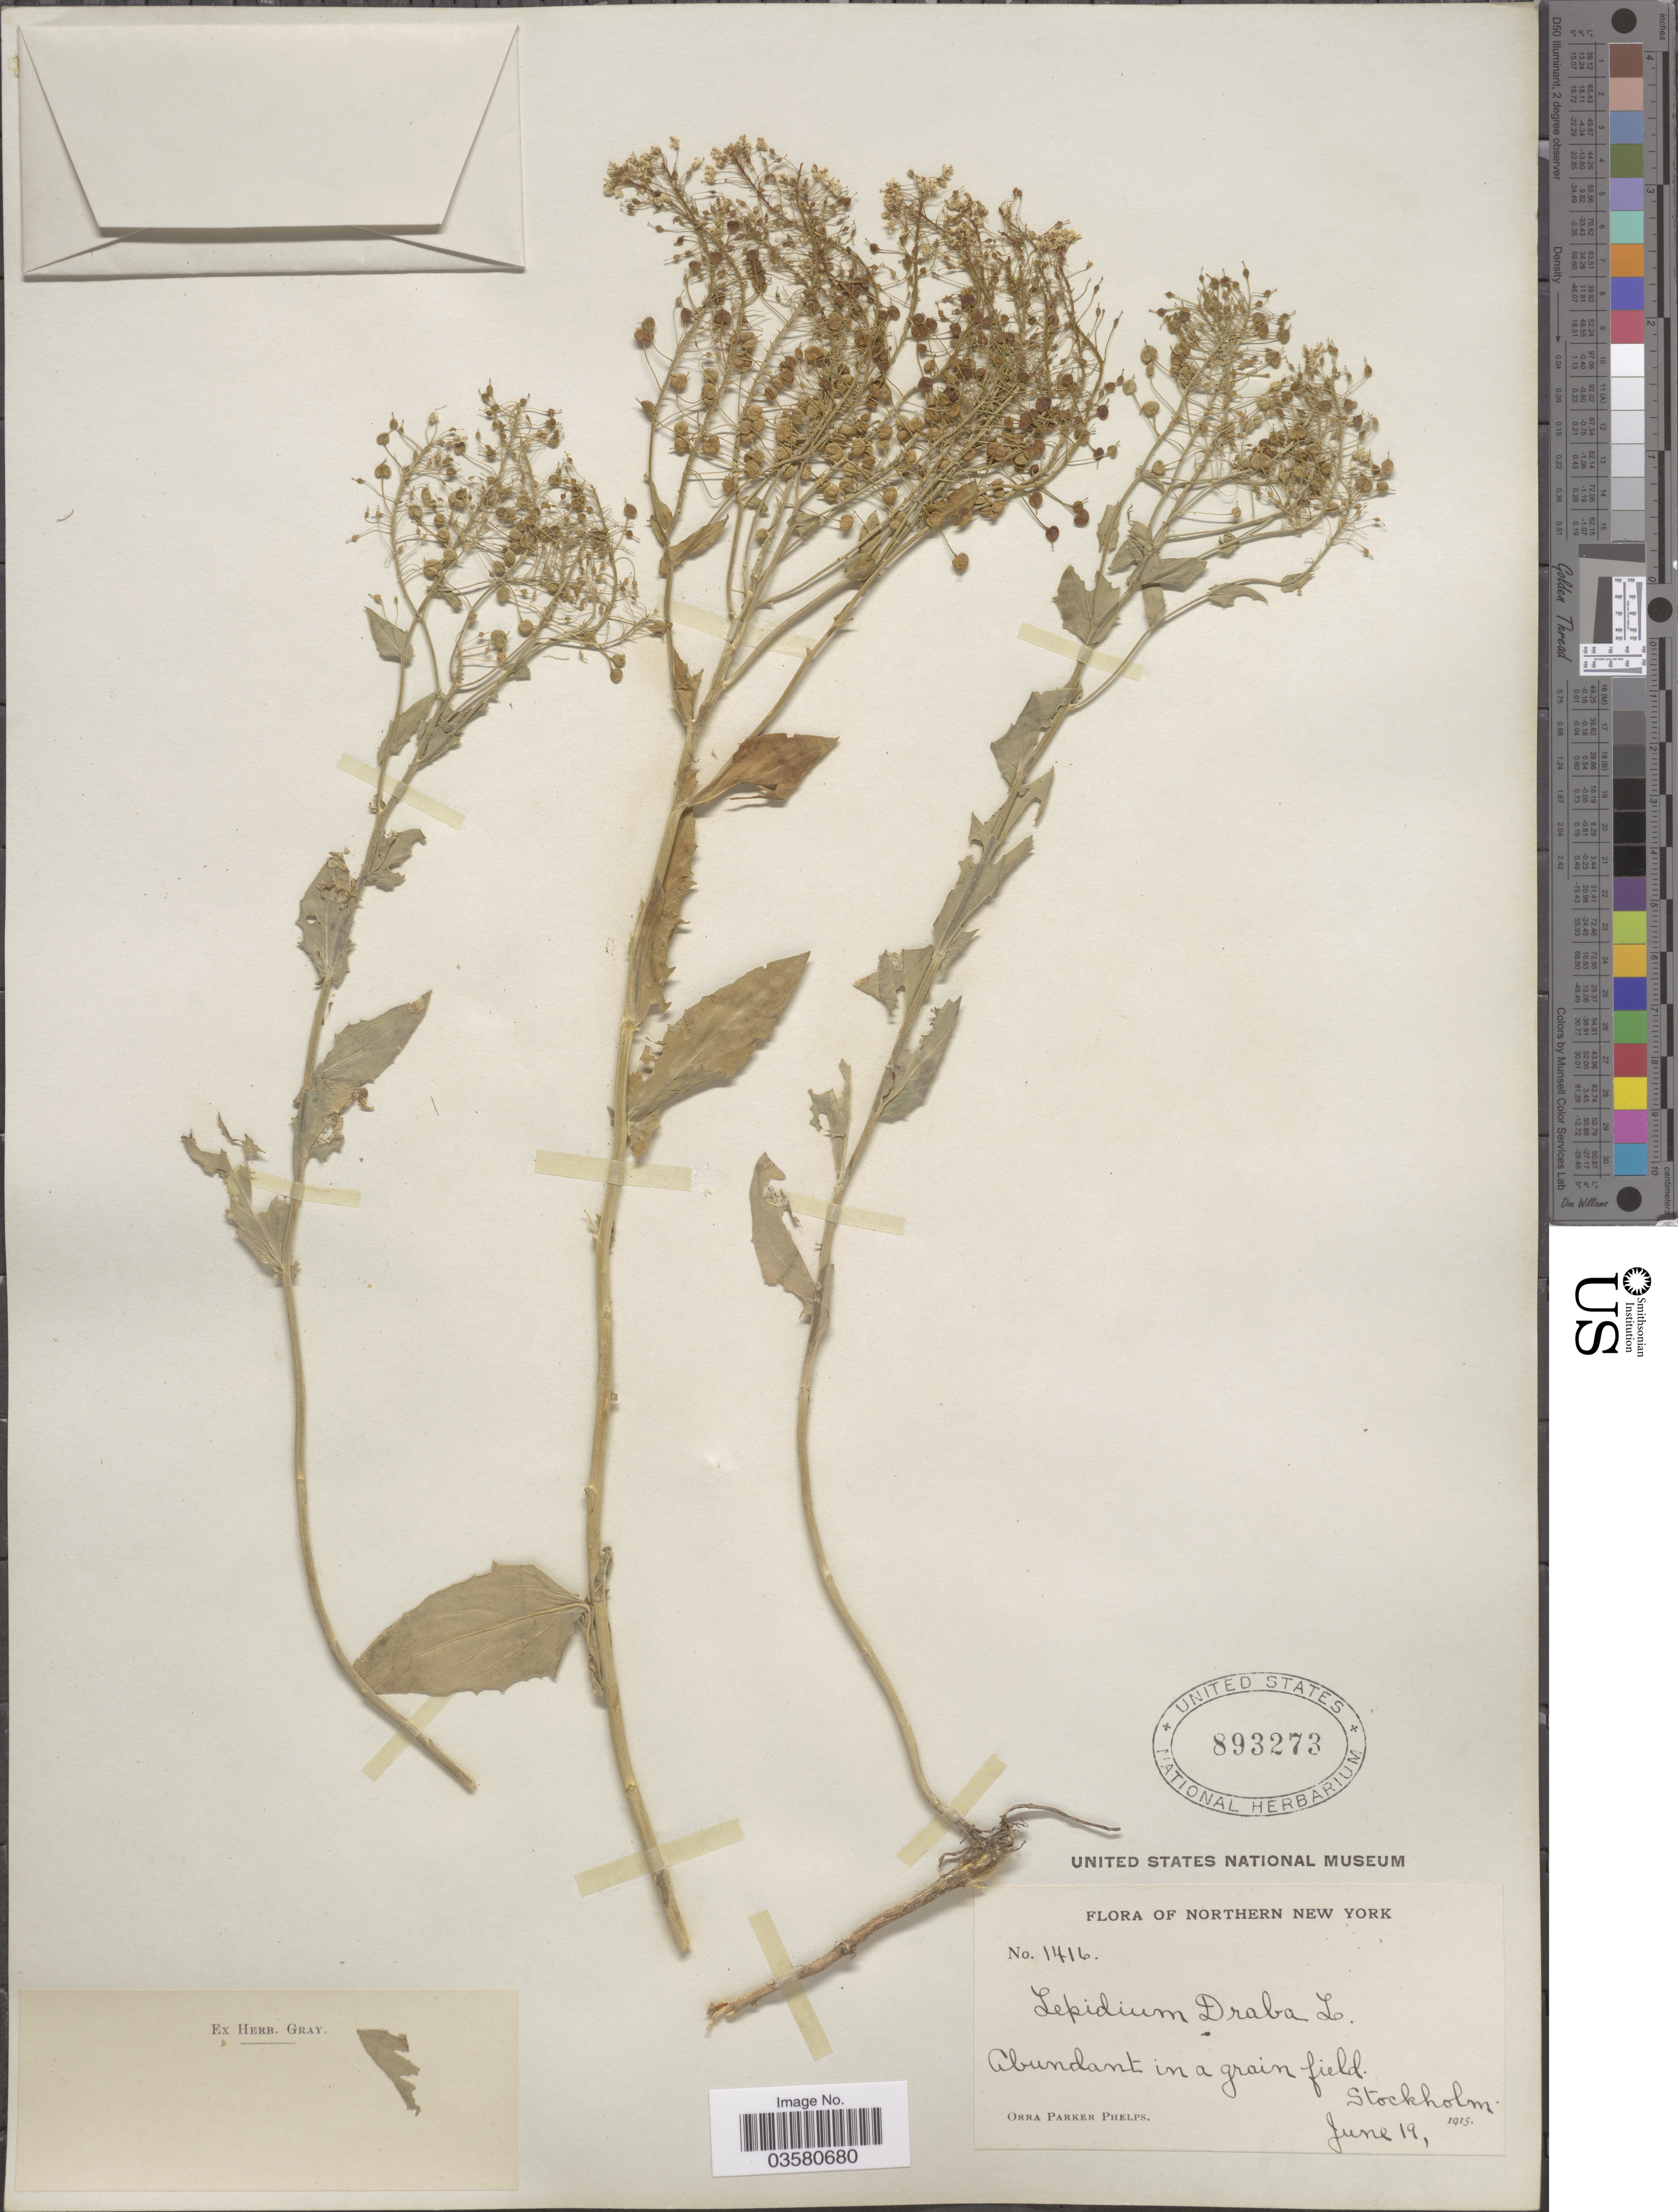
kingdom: Plantae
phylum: Tracheophyta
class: Magnoliopsida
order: Brassicales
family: Brassicaceae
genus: Lepidium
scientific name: Lepidium draba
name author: L.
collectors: O. P. Phelps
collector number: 1416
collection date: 1915-06-19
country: United States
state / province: New York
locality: Northern New York. Abundant in a grain field. Stockholm.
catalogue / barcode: US 893273